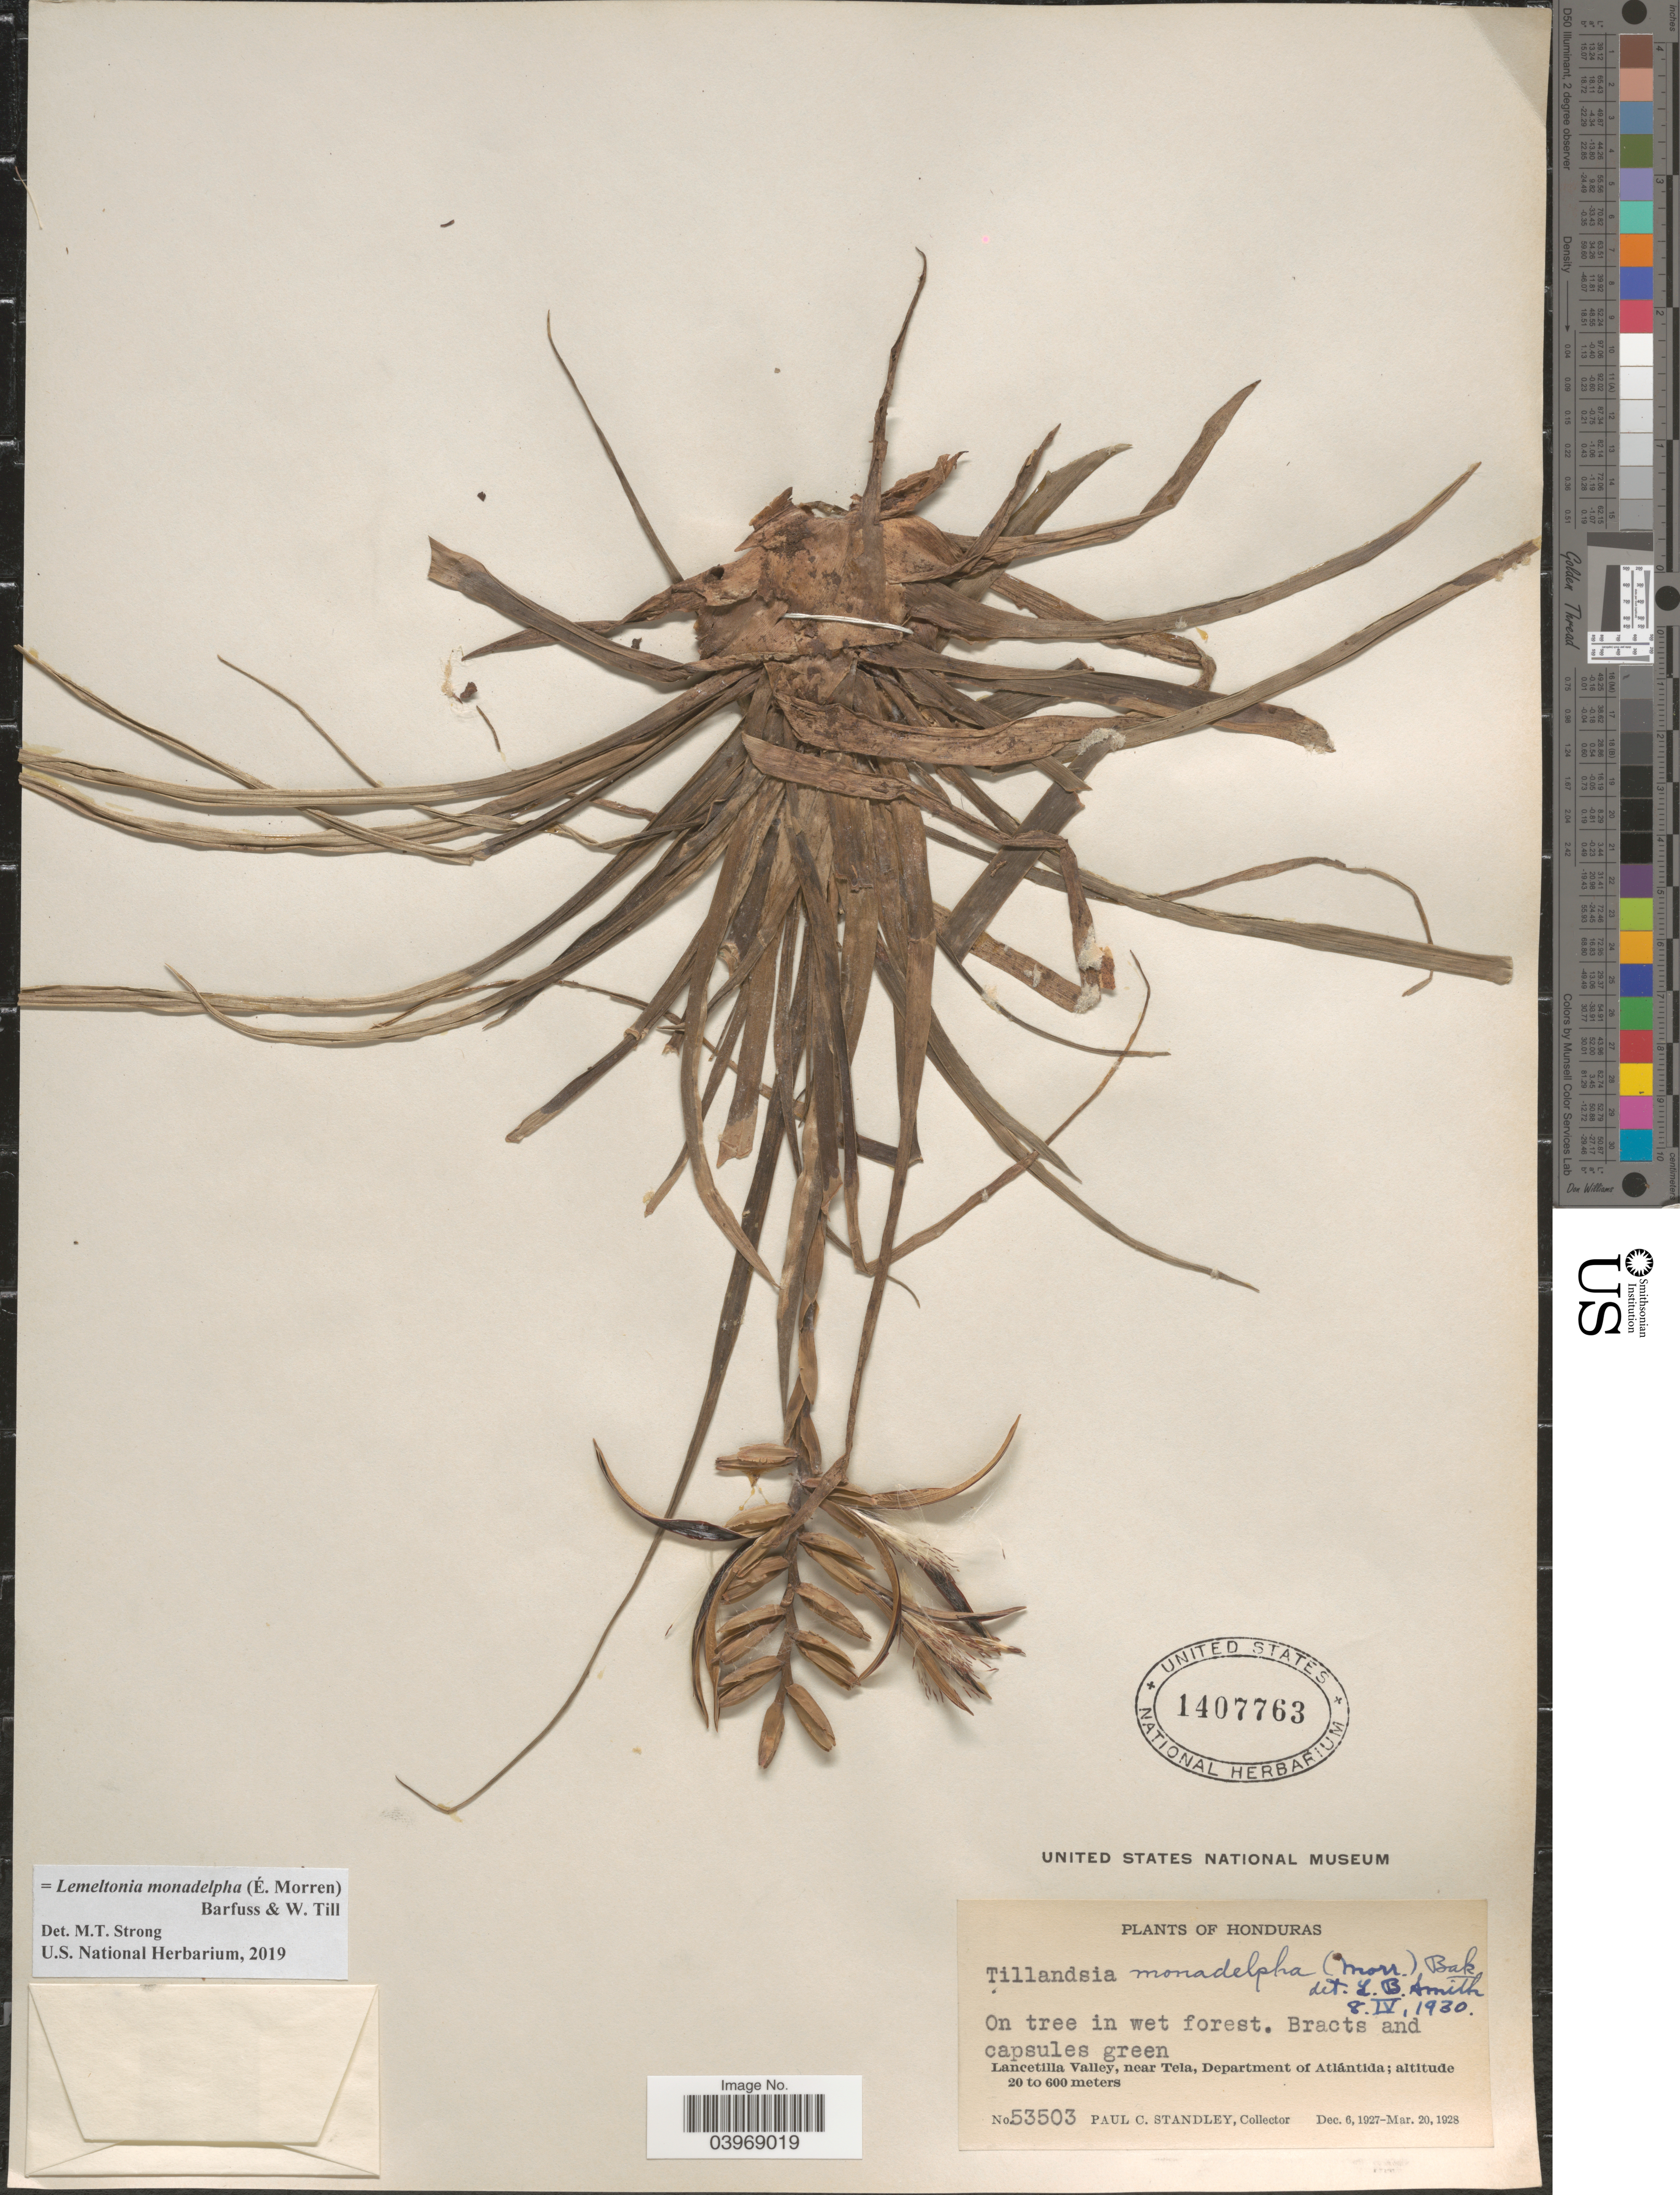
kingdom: Plantae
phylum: Tracheophyta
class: Liliopsida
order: Poales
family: Bromeliaceae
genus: Lemeltonia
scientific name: Lemeltonia monadelpha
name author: (É. Morren) Barfuss & W. Till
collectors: P. C. Standley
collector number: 53503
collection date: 1927-12-06/1928-03-20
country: Honduras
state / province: Atlantida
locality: Lancetilla Valley, near Tela, Department of Atlántida.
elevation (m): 20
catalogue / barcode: US 1407763